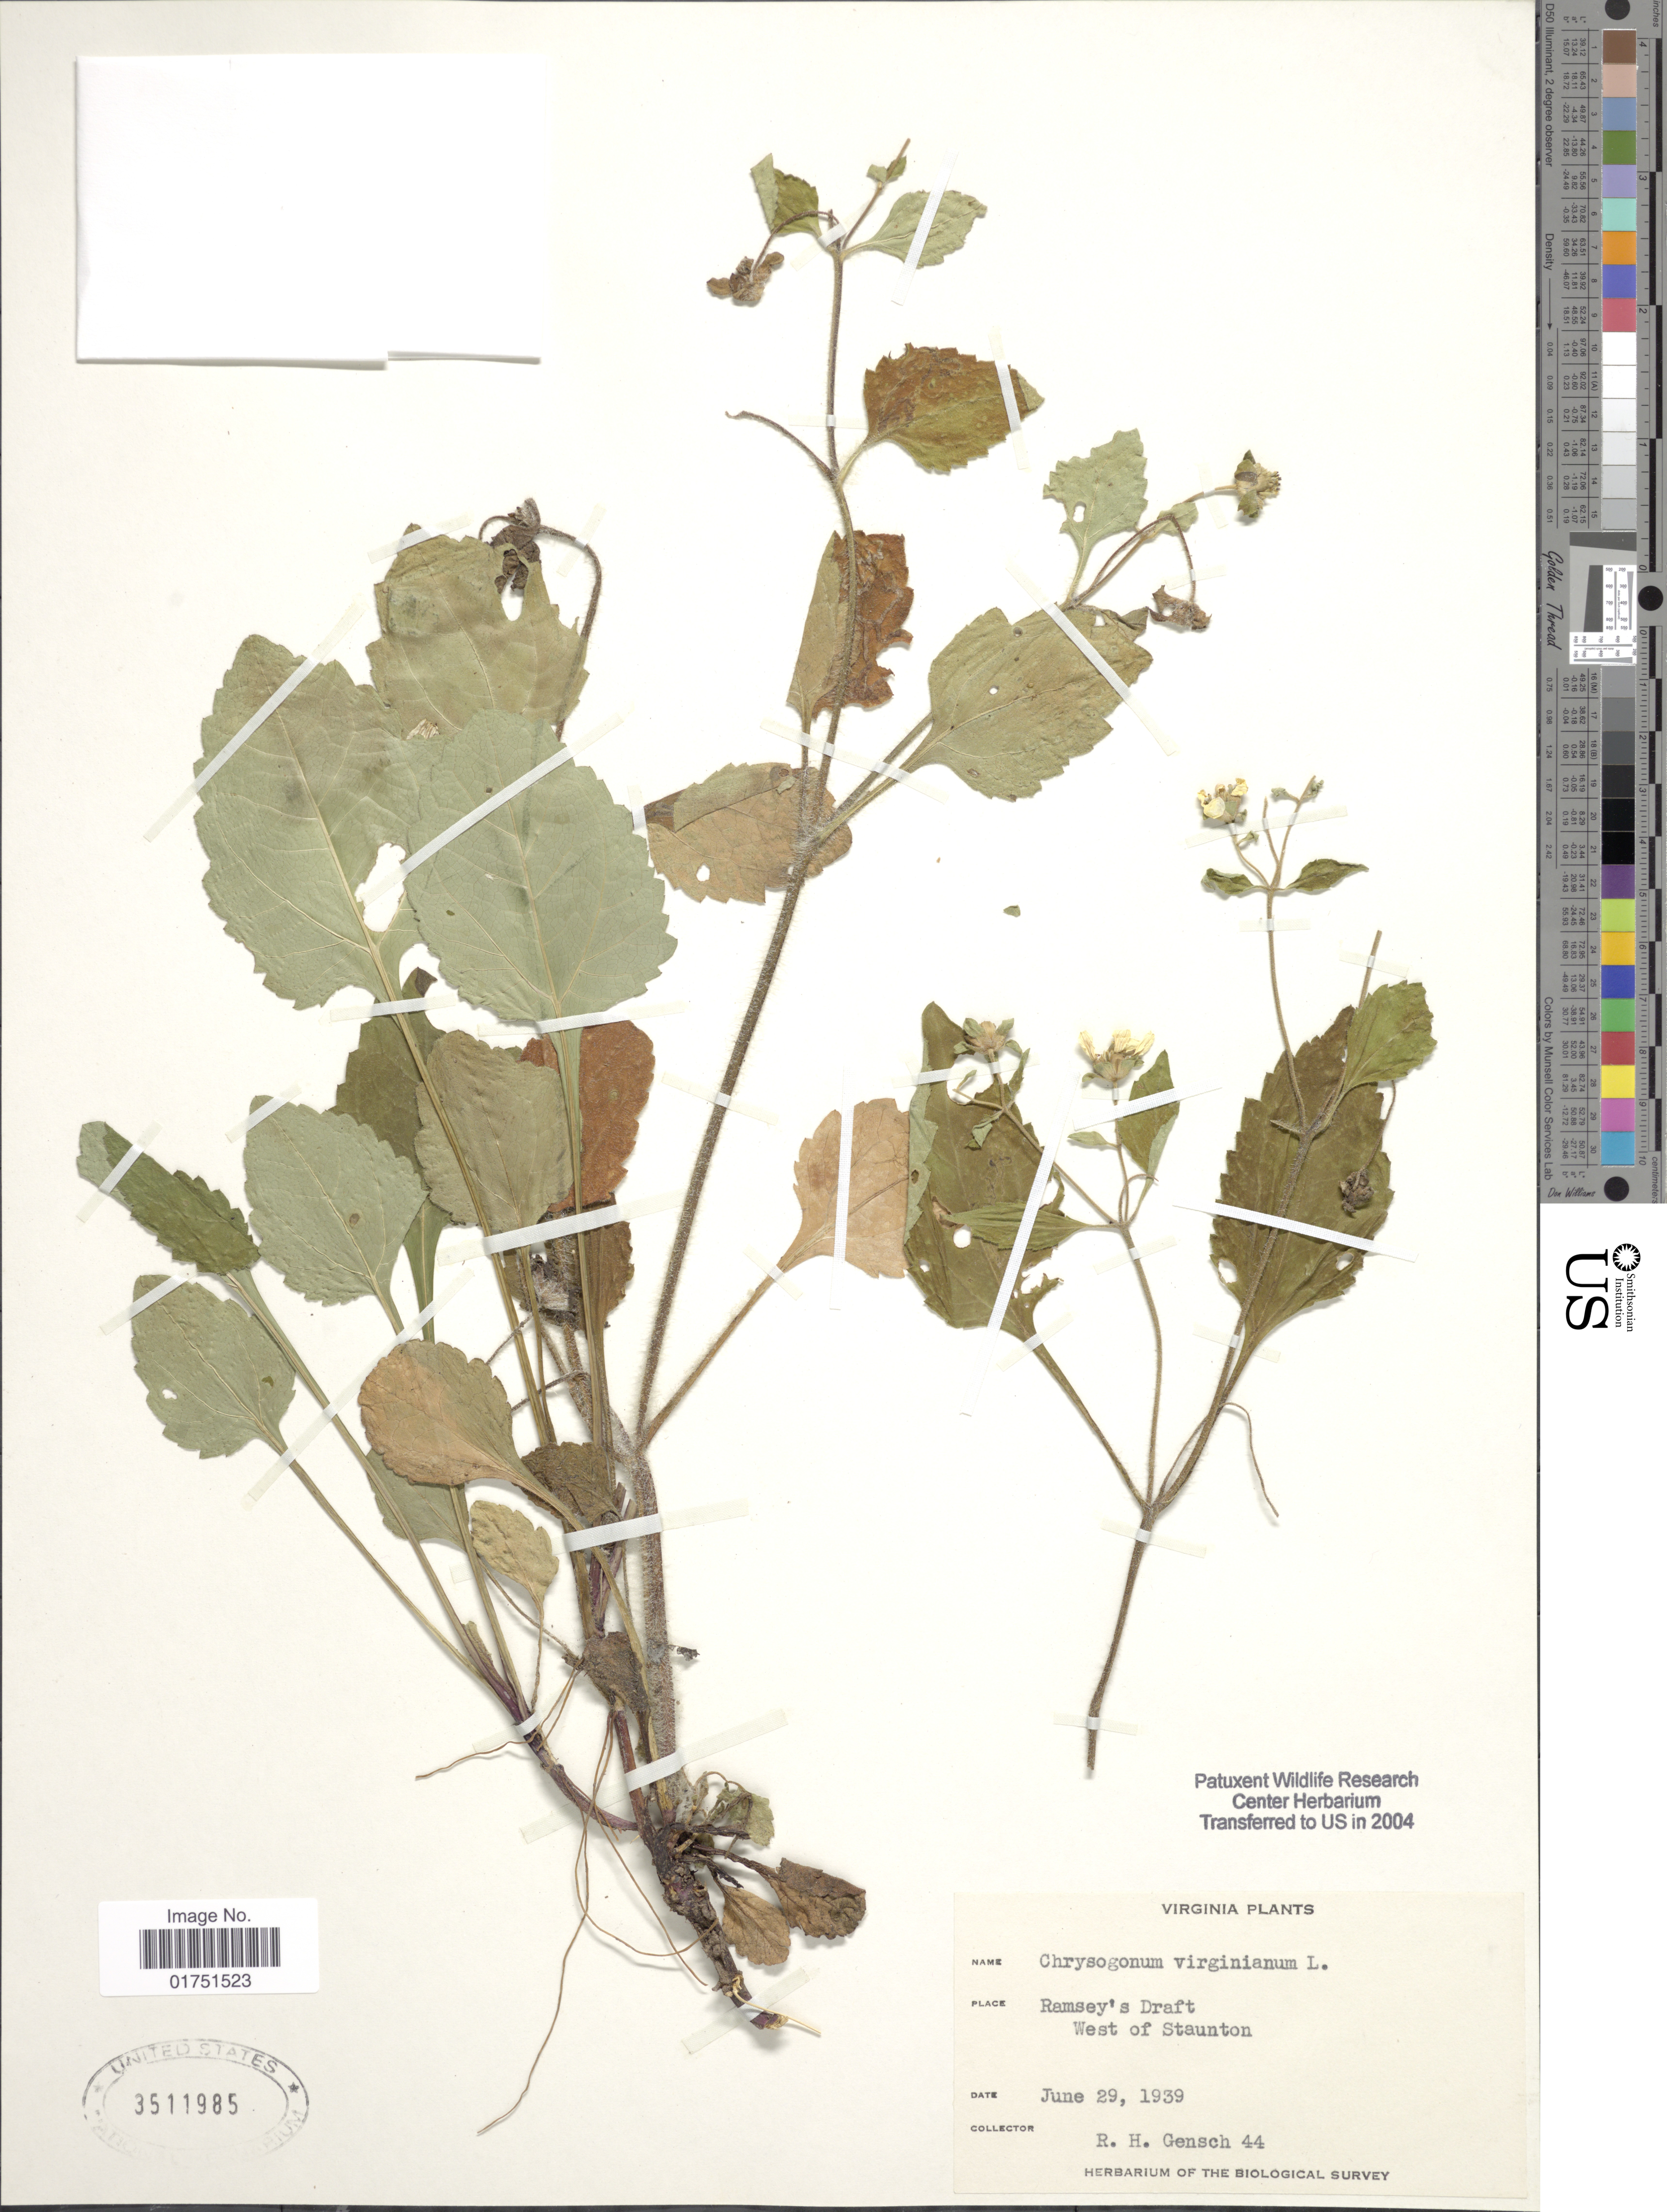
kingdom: Plantae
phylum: Tracheophyta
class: Magnoliopsida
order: Asterales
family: Asteraceae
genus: Chrysogonum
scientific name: Chrysogonum virginianum var. australe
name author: (Alexander ex Small) Ahles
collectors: R. Gensch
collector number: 44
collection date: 1939-06-29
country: United States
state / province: Virginia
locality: Ramney's Draft. West of Staunton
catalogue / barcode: US 3511985